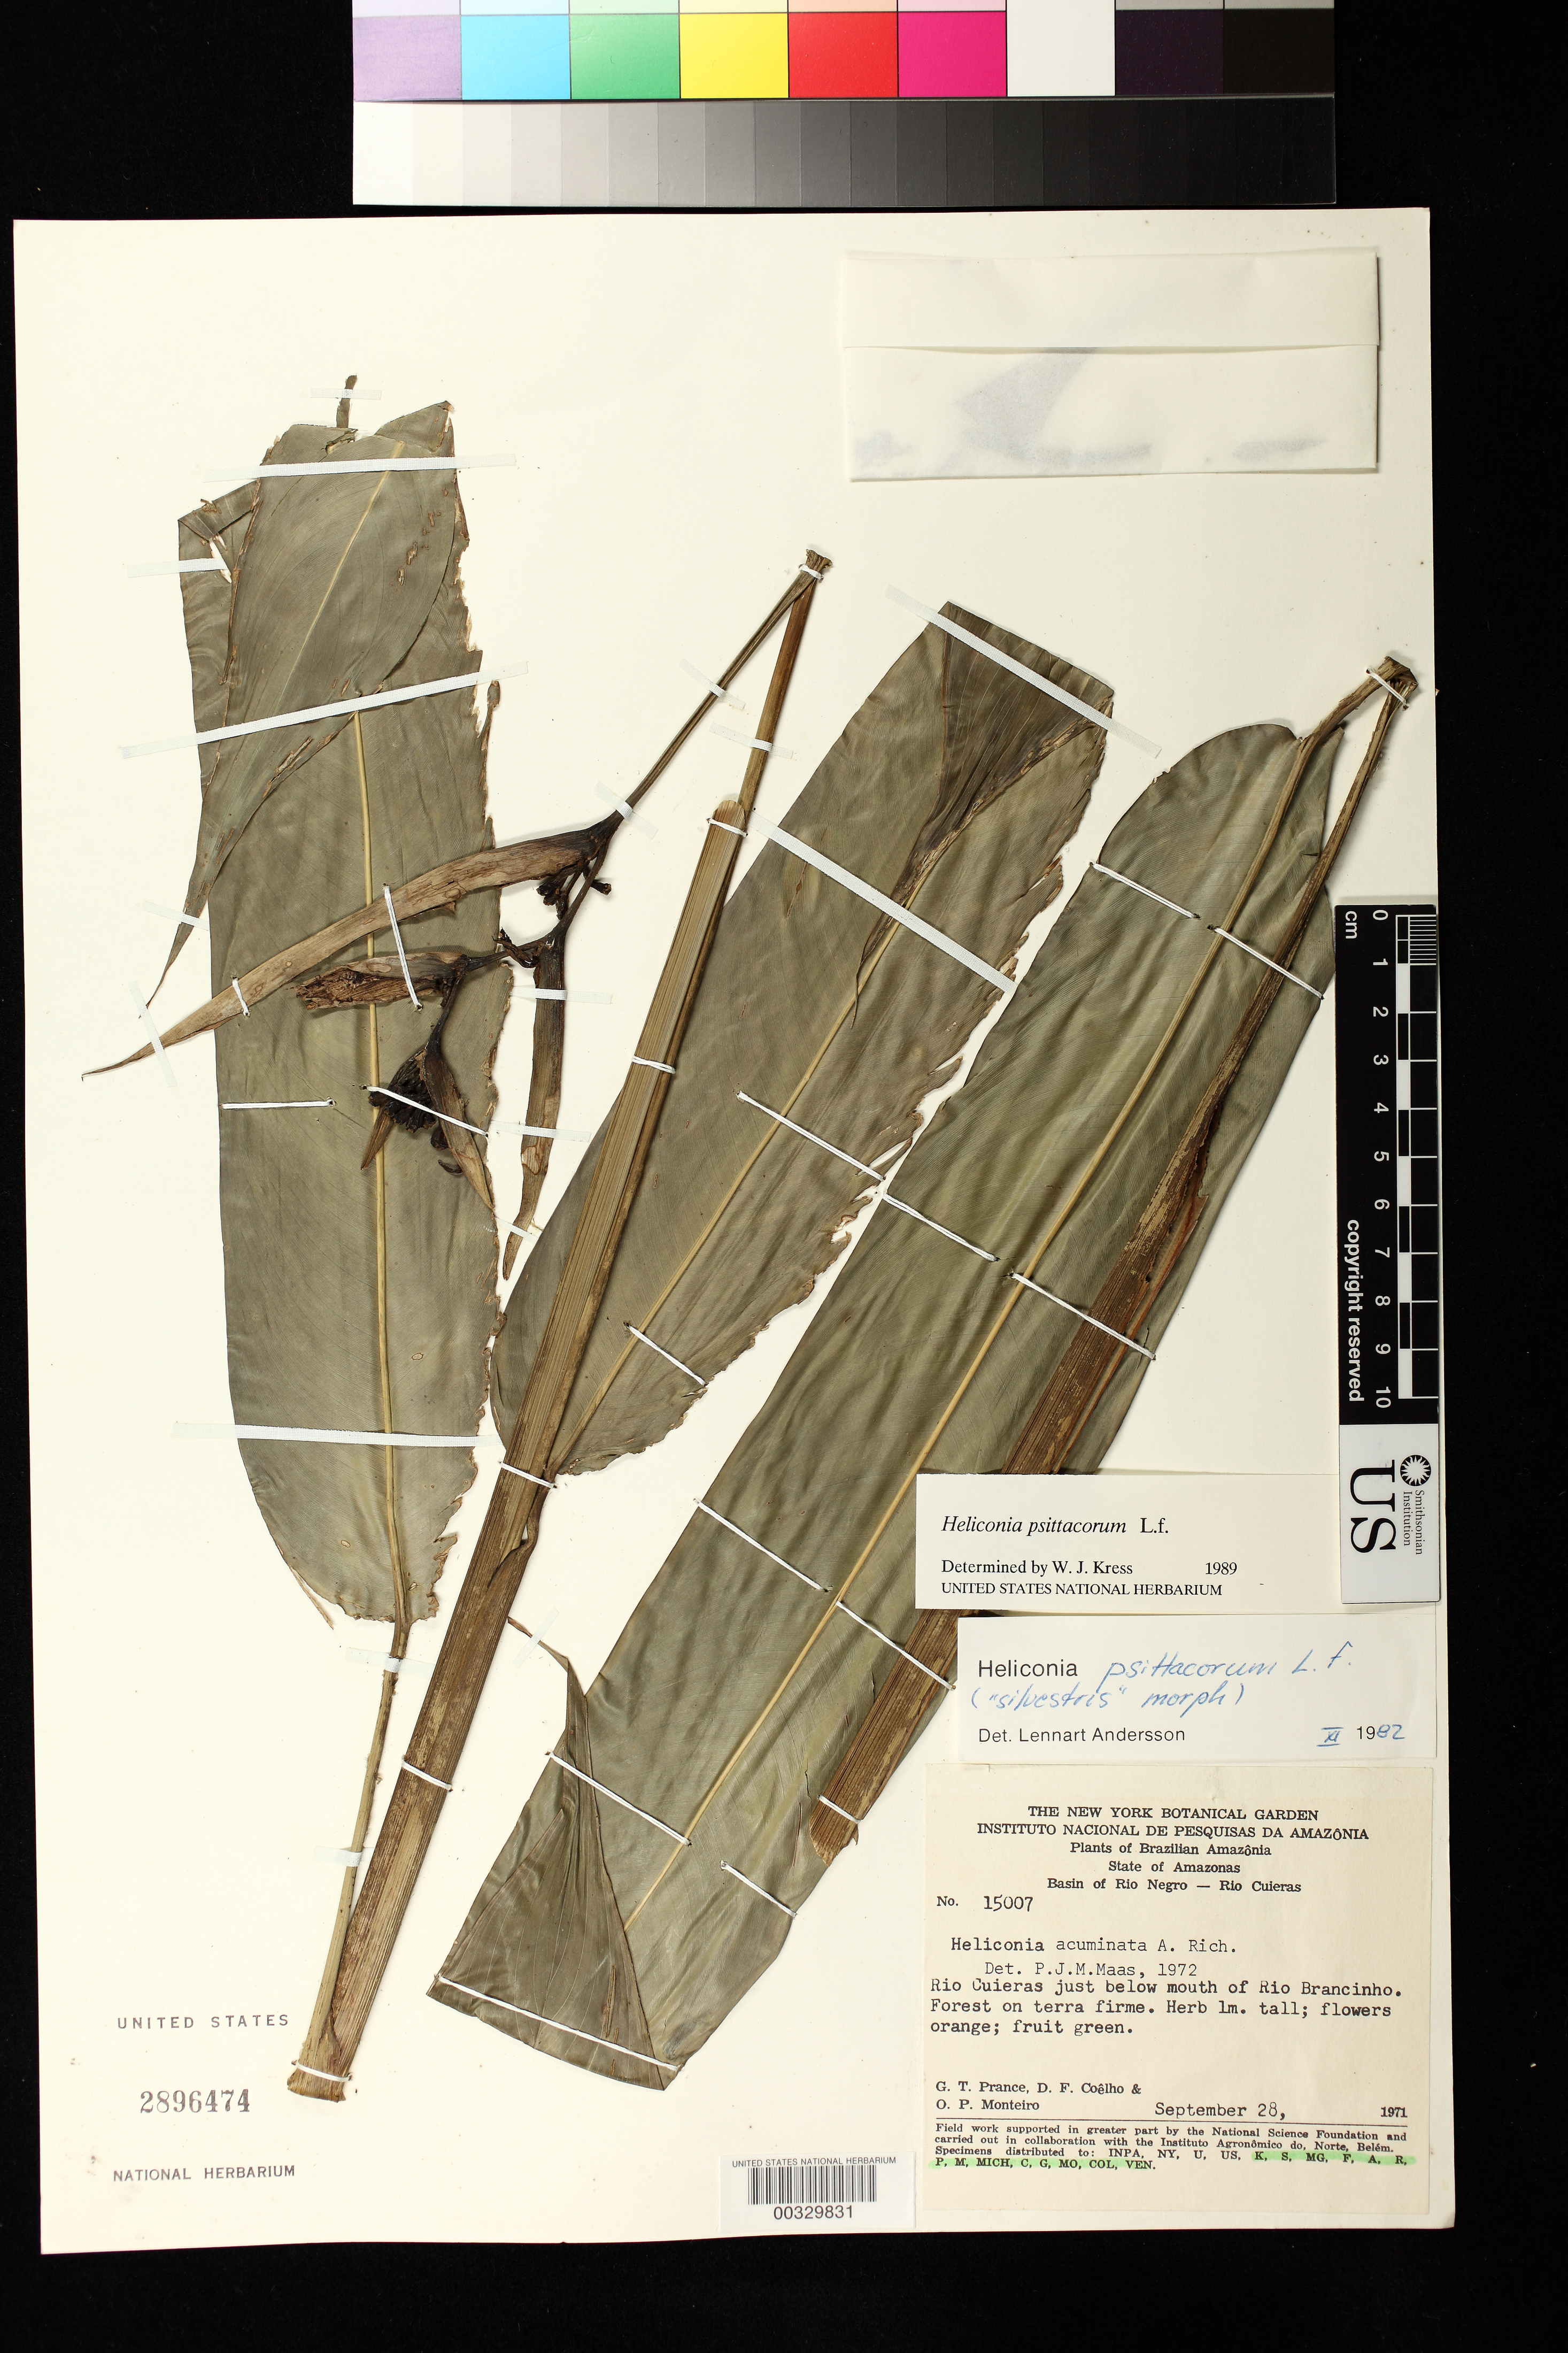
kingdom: Plantae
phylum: Tracheophyta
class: Liliopsida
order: Zingiberales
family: Heliconiaceae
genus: Heliconia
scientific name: Heliconia psittacorum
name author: L. f.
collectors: G. T. Prance, D. F. Coêlho & O. P. Monteiro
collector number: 15007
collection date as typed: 28 Sep 1971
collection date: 1971-09-28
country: Brazil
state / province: Amazonas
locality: Basin of rio negro - rio cuieras, rio cuieras just below mouth of rio brancinho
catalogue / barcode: US 2896474